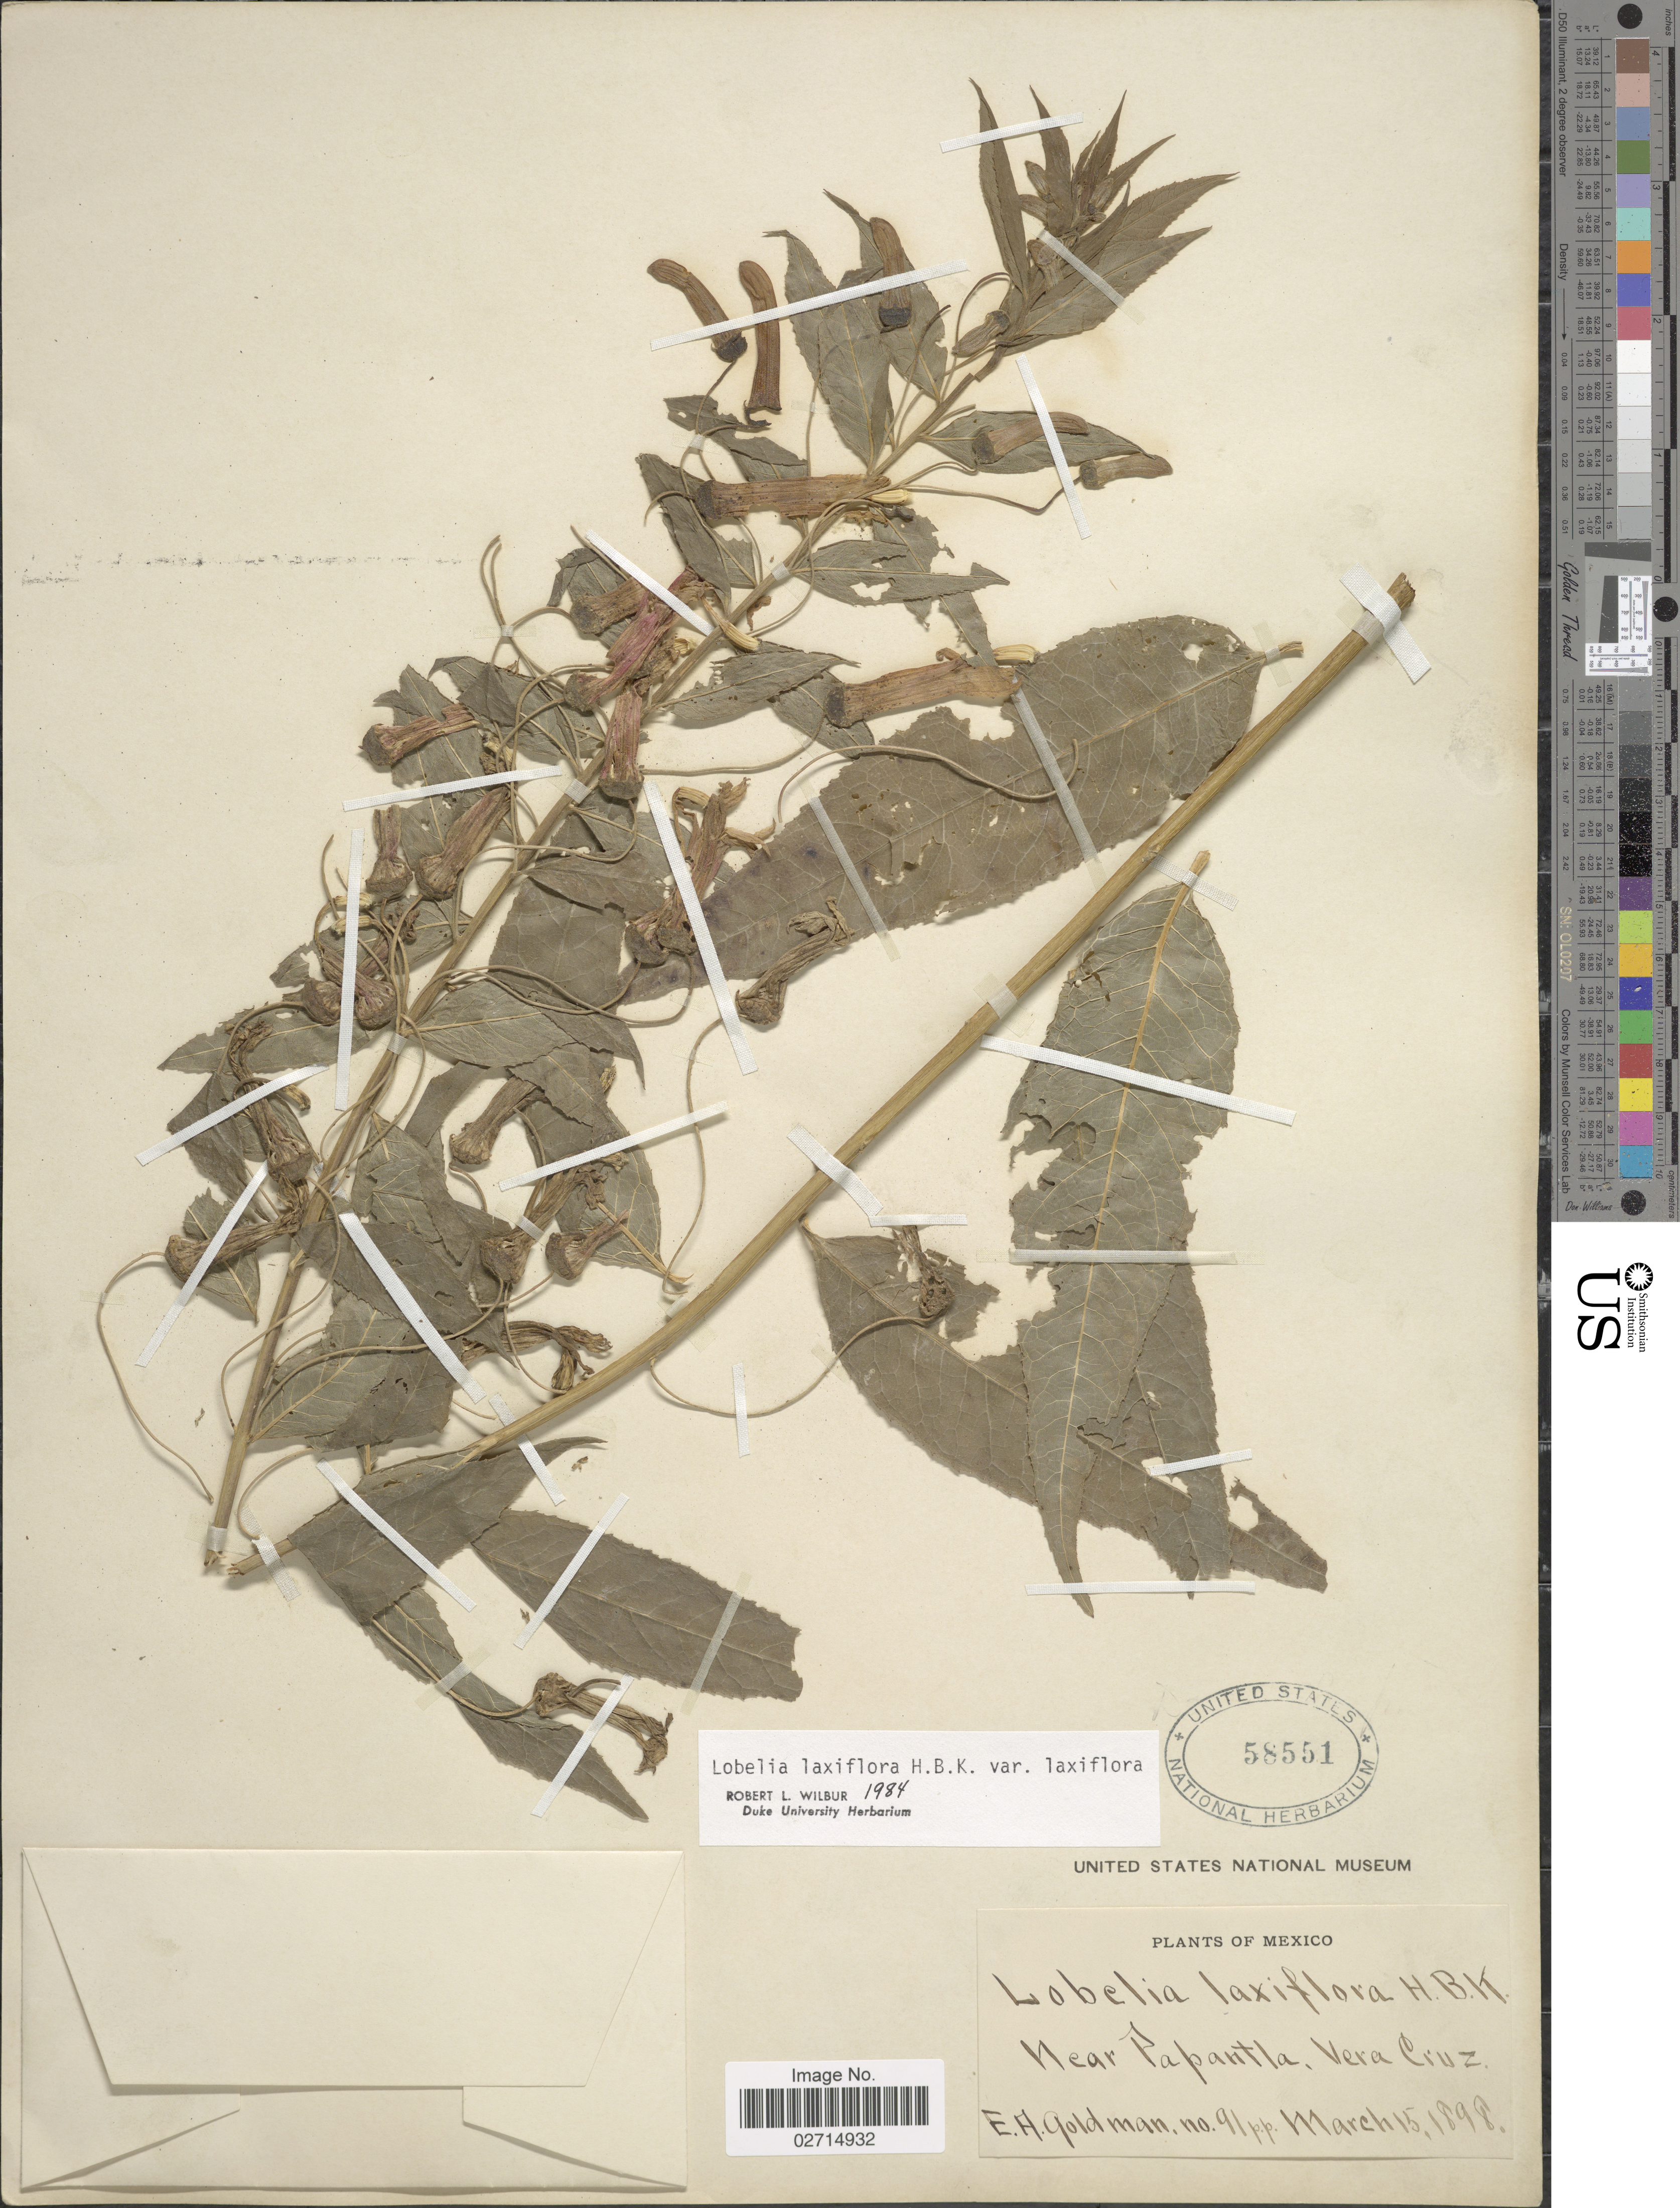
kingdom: Plantae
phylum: Tracheophyta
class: Magnoliopsida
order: Asterales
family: Campanulaceae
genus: Lobelia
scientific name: Lobelia laxiflora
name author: Kunth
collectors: E. A. Goldman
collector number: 91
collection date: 1898-03-15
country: Mexico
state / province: Veracruz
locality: Near Papantla, Vera Cruz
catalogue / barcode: US 58551